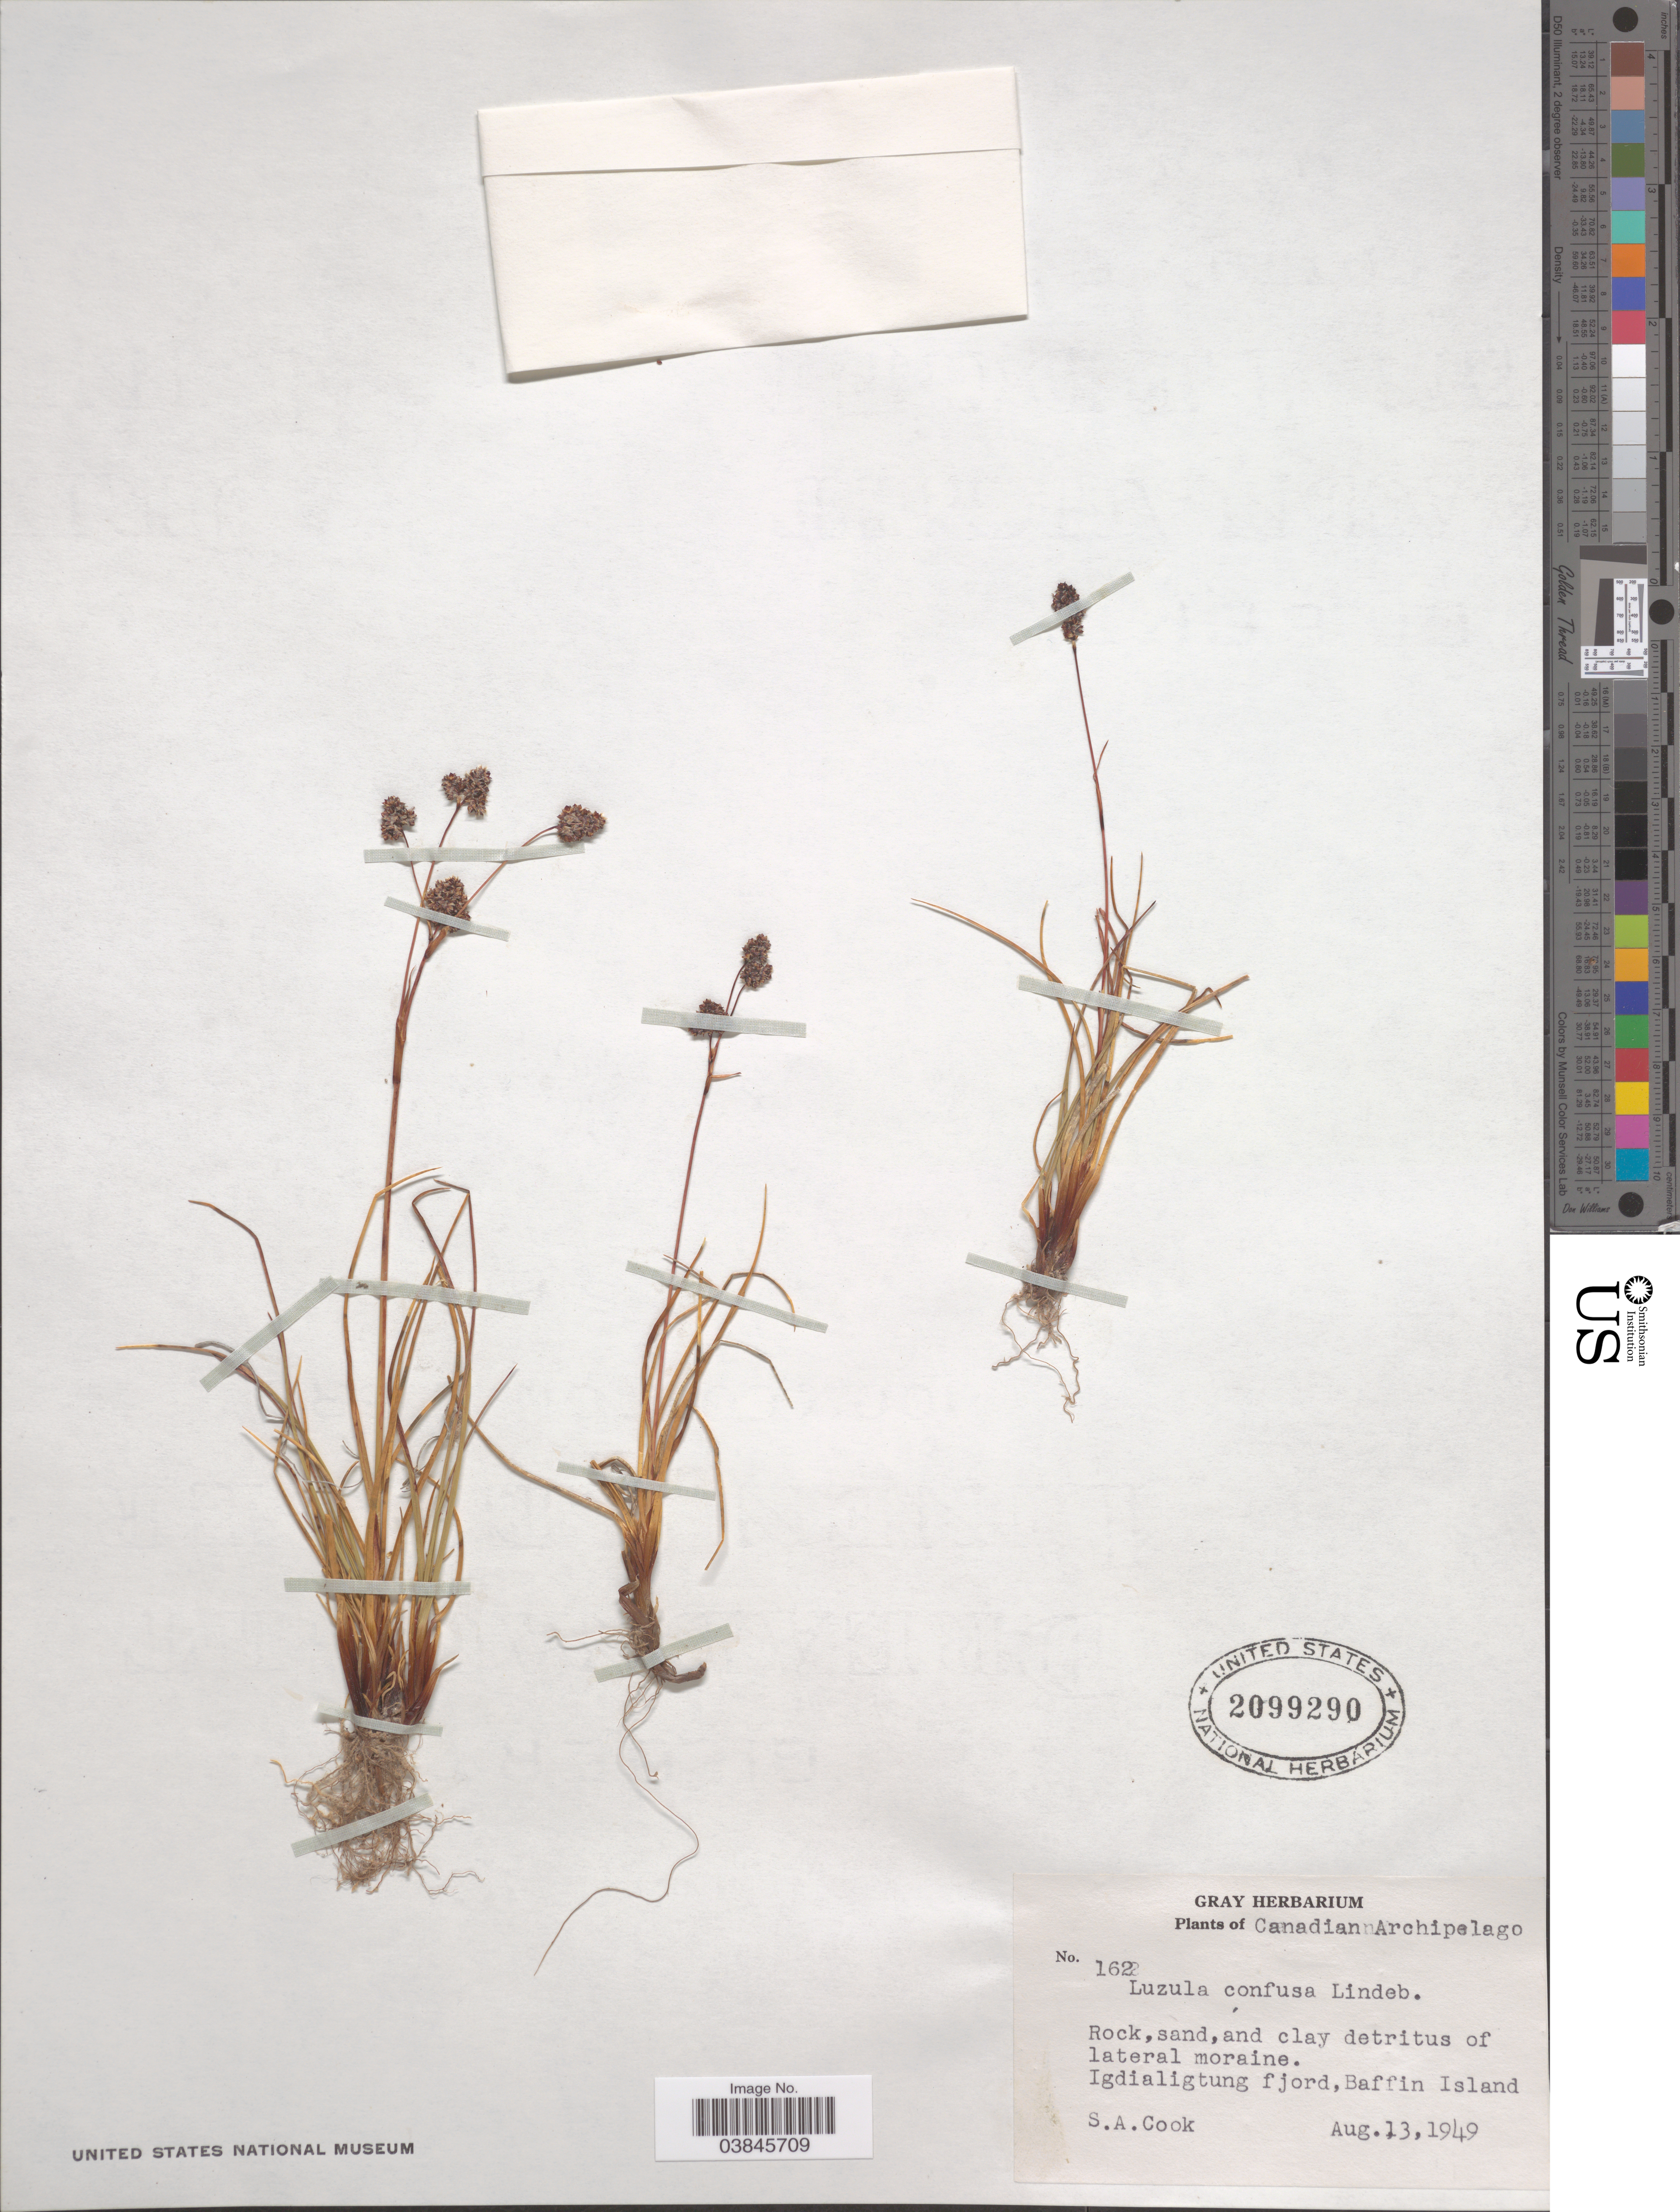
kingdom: Plantae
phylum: Tracheophyta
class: Liliopsida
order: Poales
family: Juncaceae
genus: Luzula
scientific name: Luzula confusa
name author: Lindeb.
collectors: S. A. Cook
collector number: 162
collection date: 1949-08-13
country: Canada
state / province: Nunavut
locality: Canadian Archipelago. Igdialigtung fjord, Baffin Island.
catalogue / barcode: US 2099290